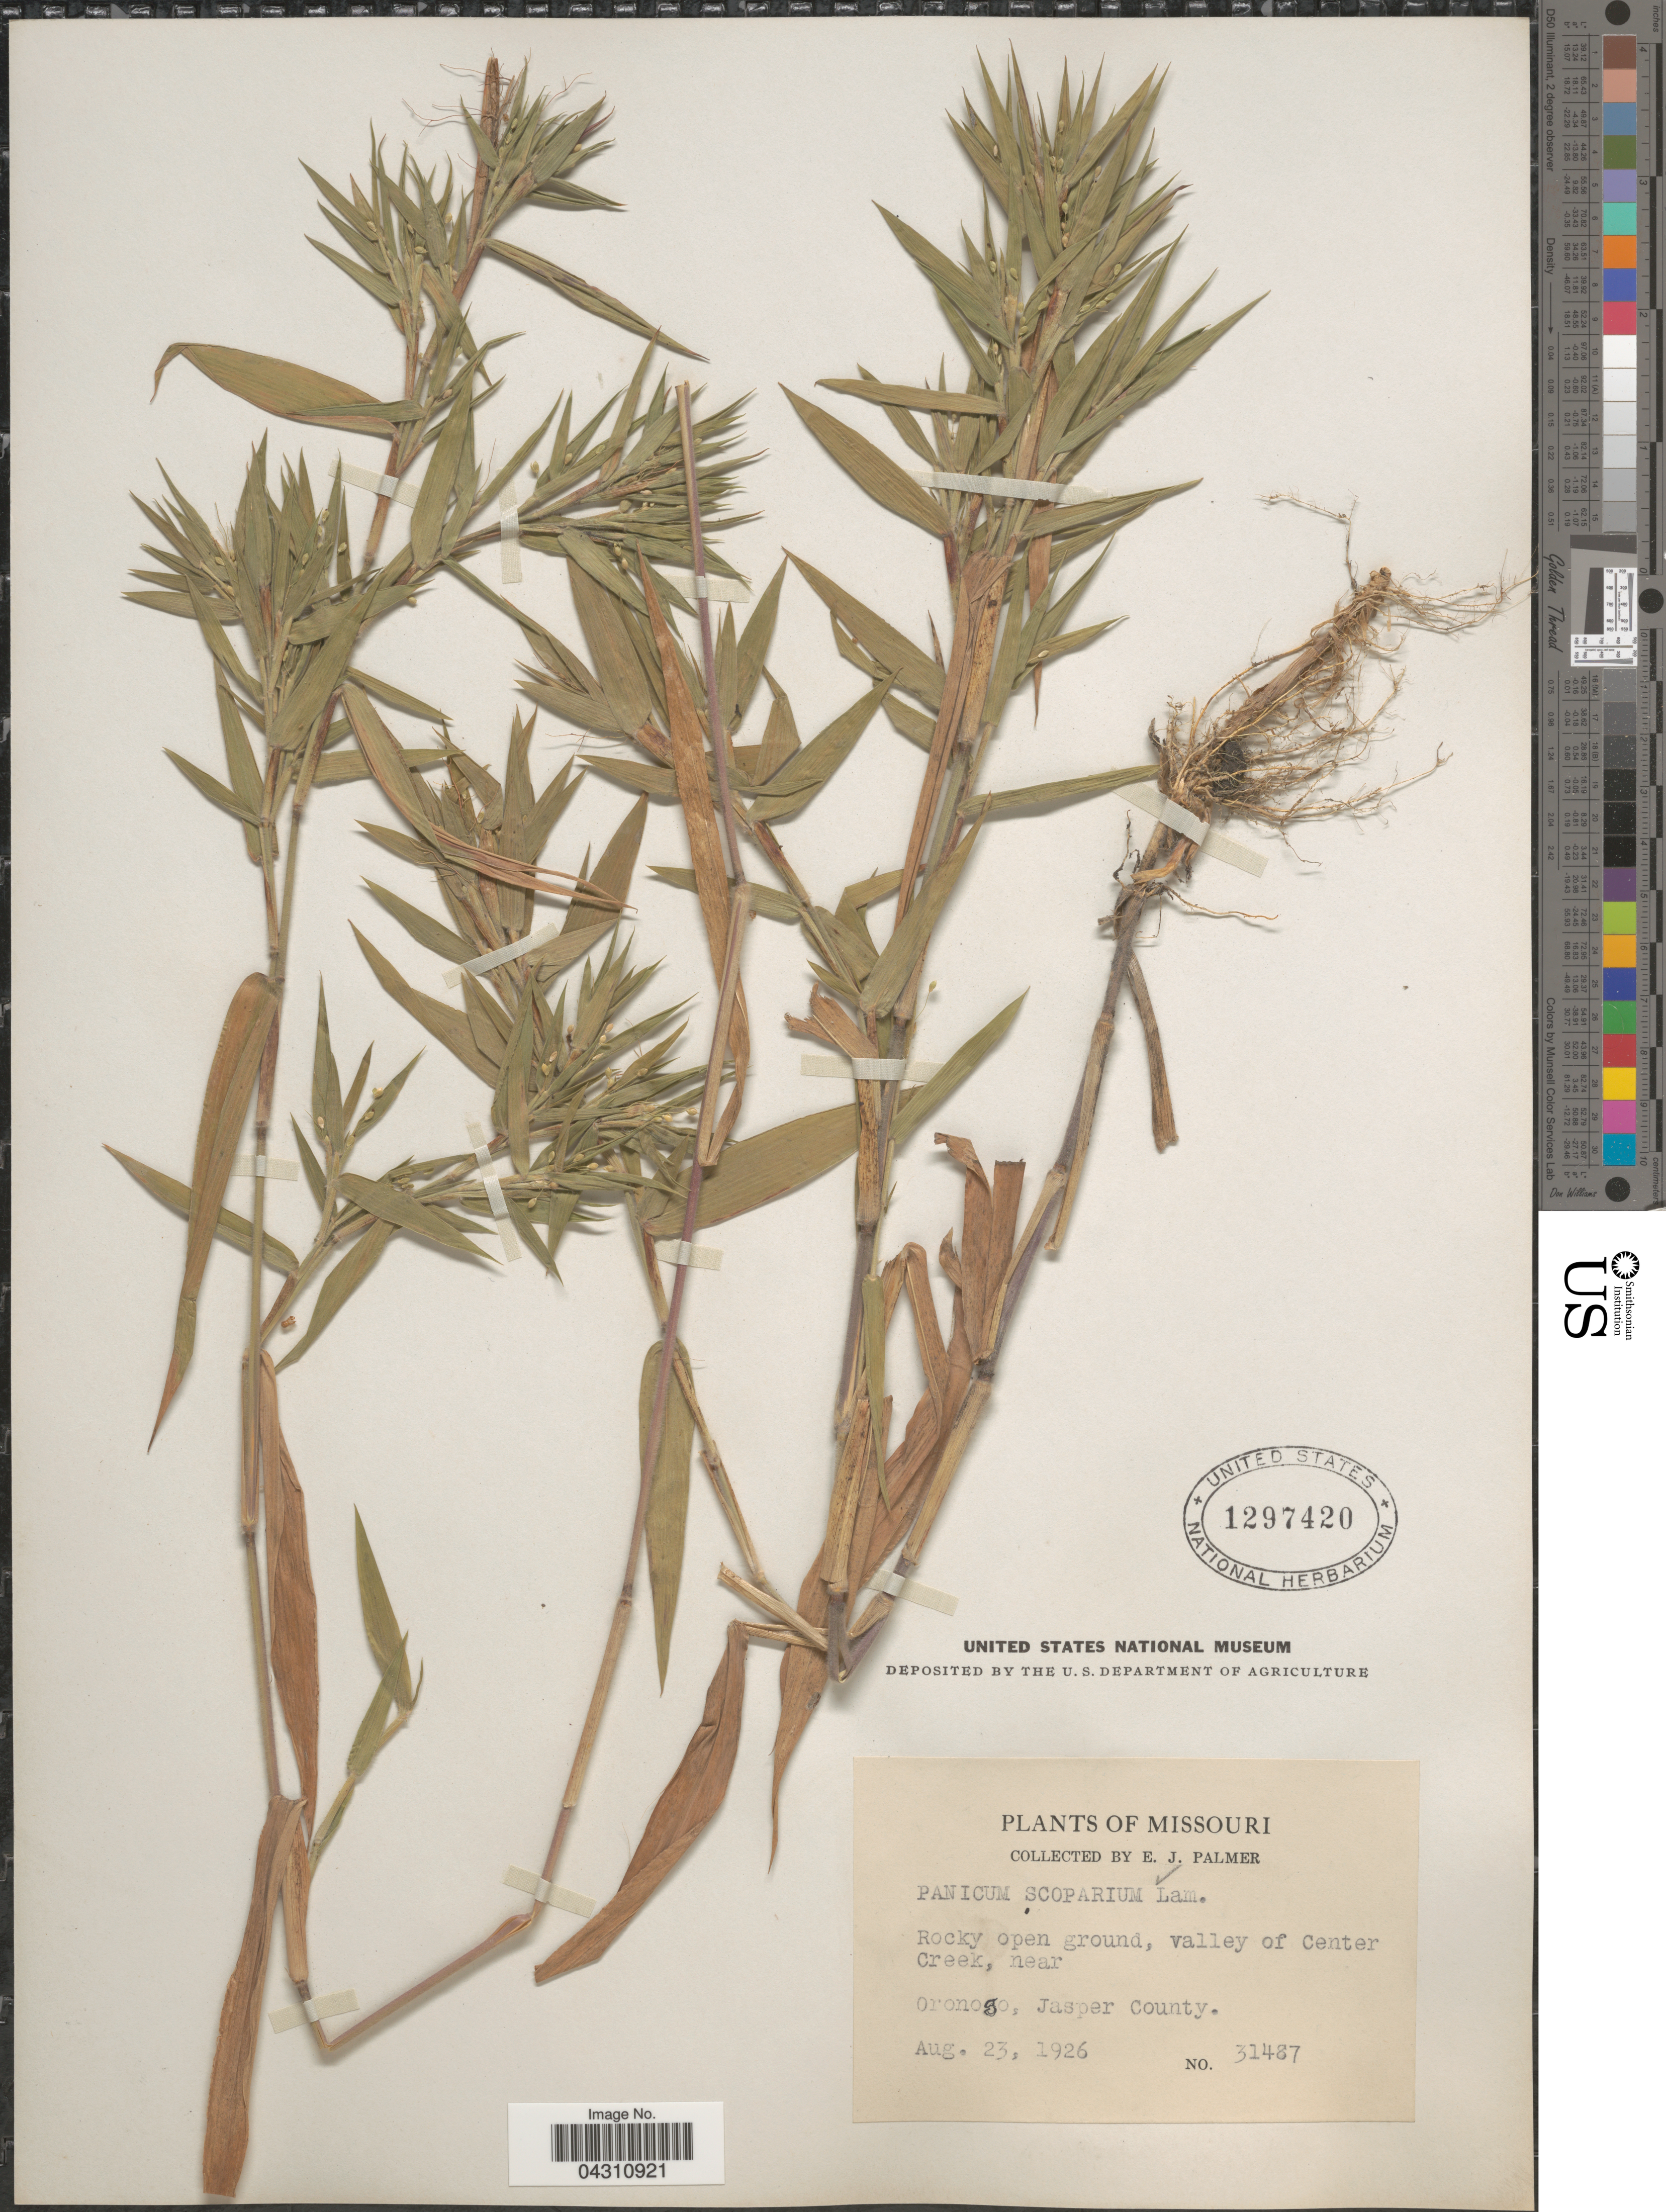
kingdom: Plantae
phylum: Tracheophyta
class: Liliopsida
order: Poales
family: Poaceae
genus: Dichanthelium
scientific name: Dichanthelium scoparium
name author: (Lam.) Gould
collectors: E. J. Palmer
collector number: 31487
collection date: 1926-08-23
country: United States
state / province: Missouri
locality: Rocky open ground, valley of Center Creek, near Oronogo, Jasper County.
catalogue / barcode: US 1297420